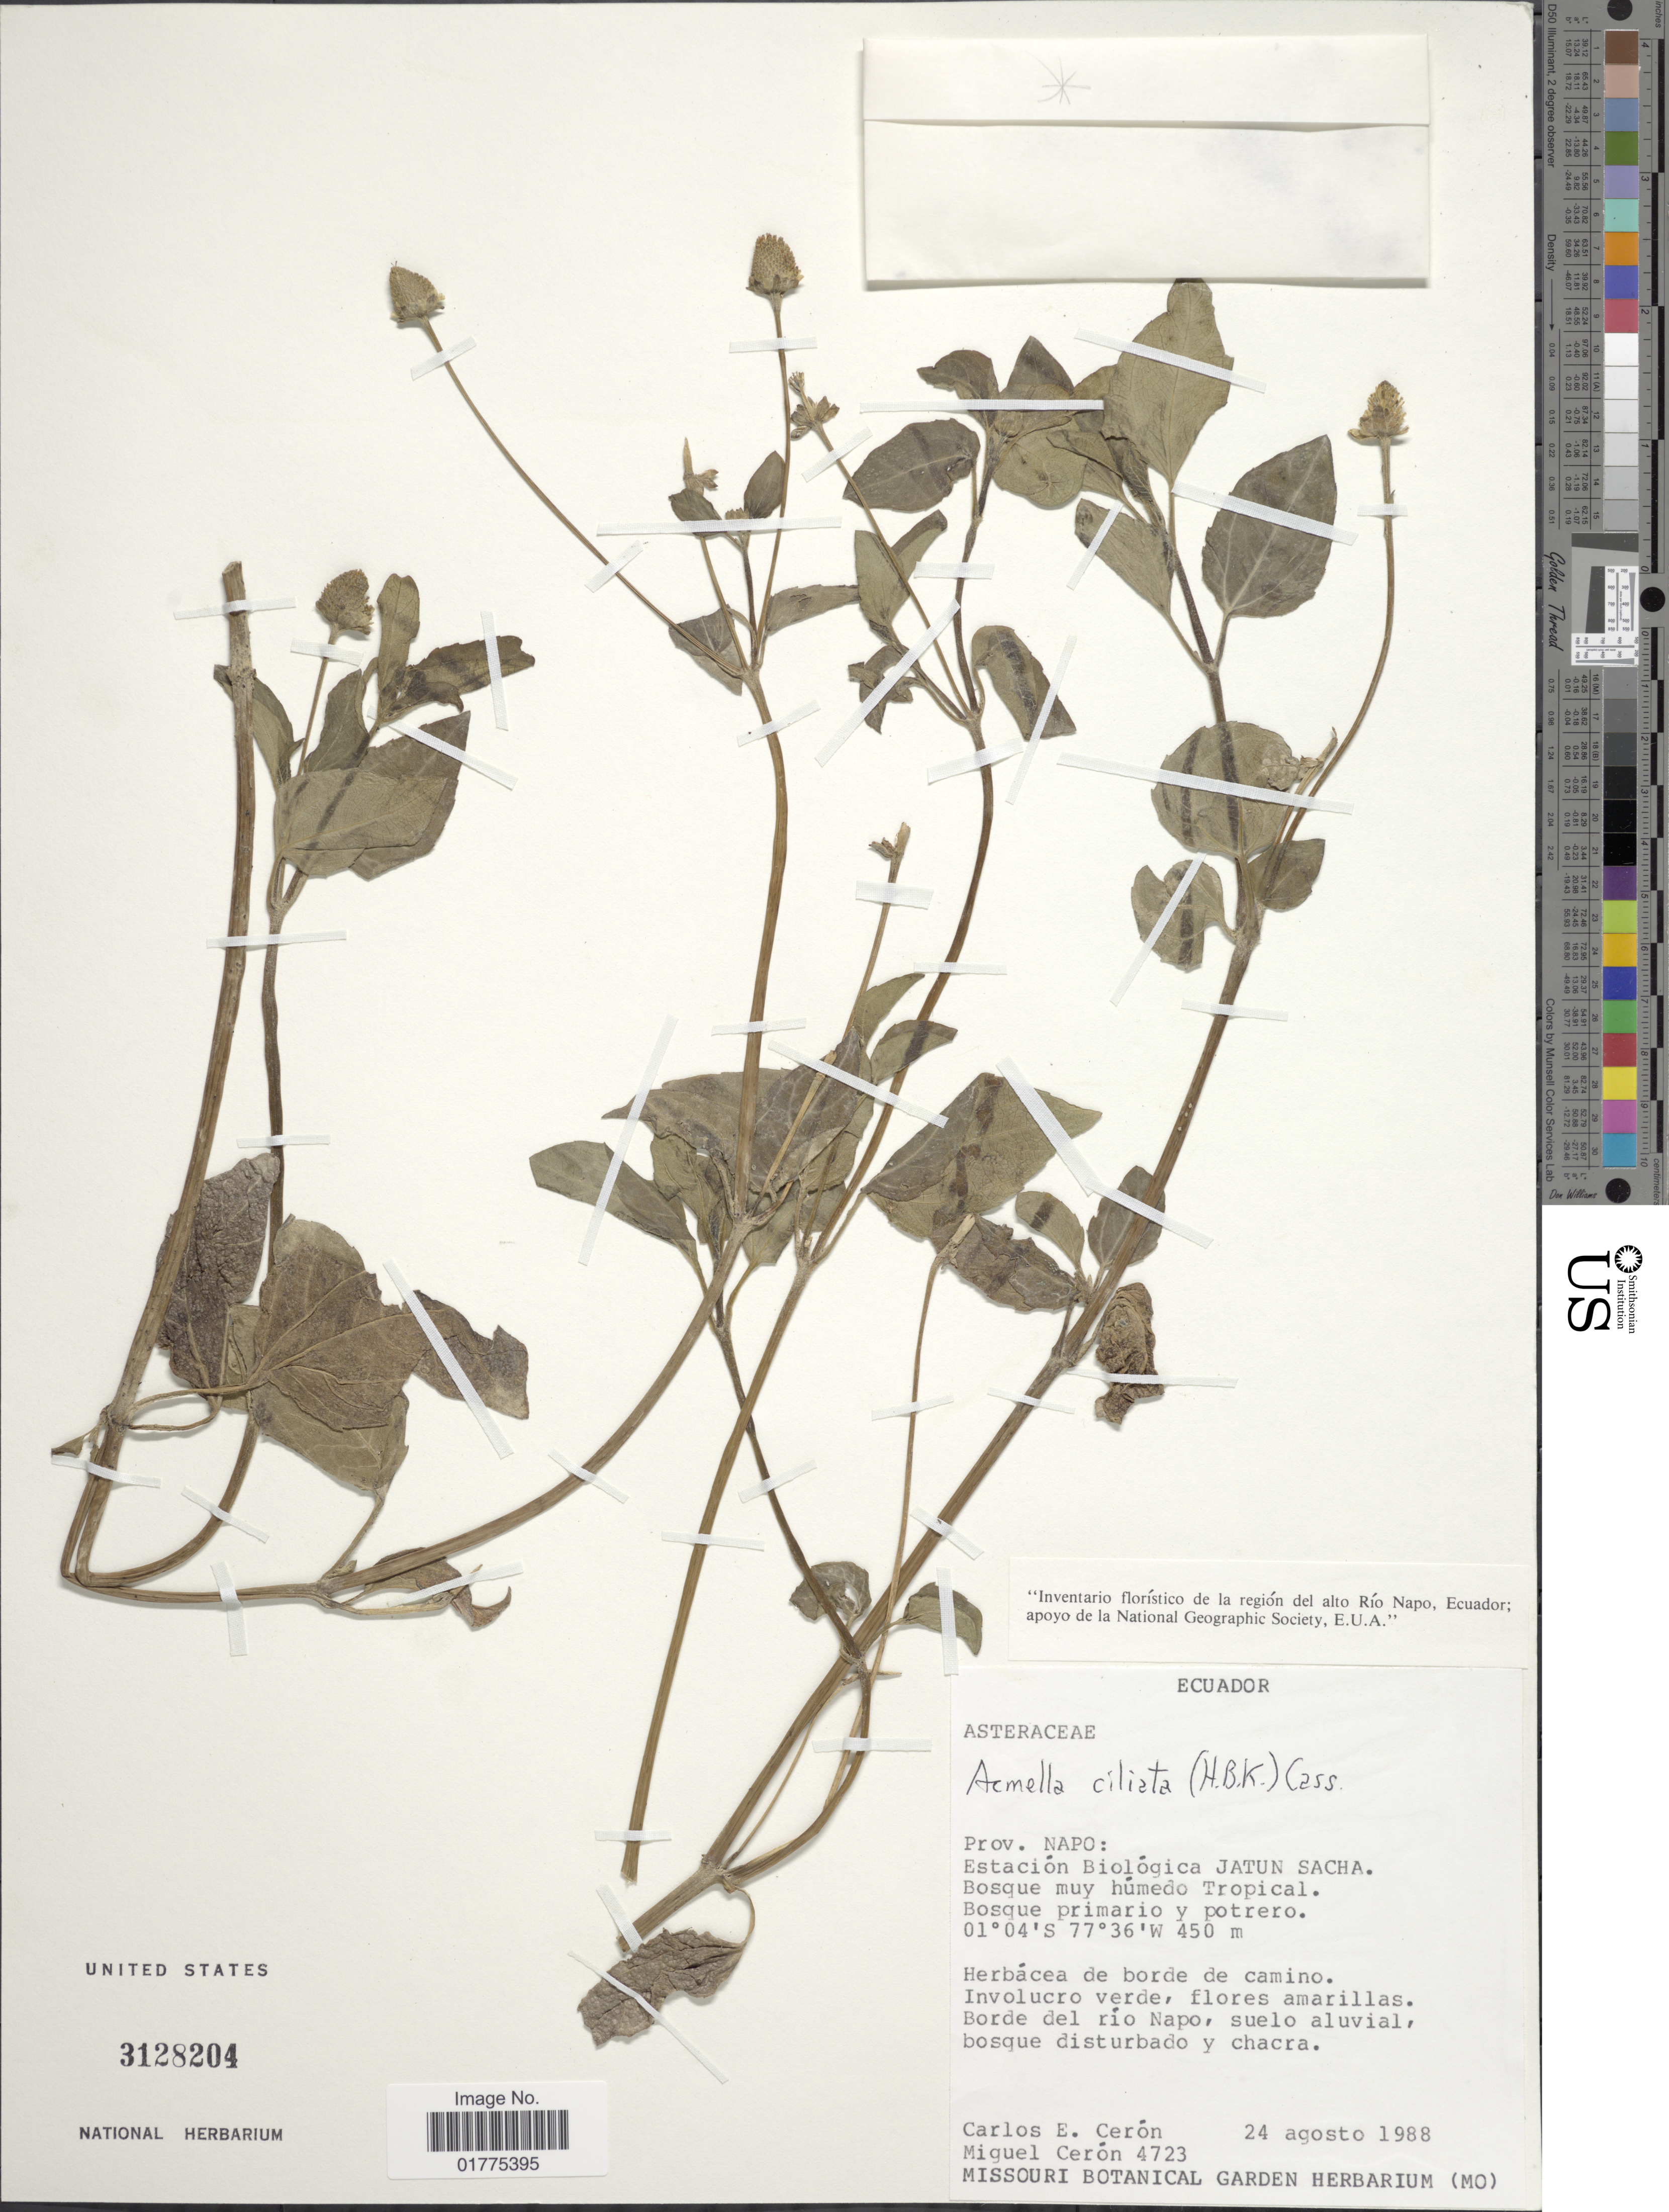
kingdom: Plantae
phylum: Tracheophyta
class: Magnoliopsida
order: Asterales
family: Asteraceae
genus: Acmella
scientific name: Acmella ciliata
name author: (Kunth) Cass.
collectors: C. E. Cerón M. & M. Ceron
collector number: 4723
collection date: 1988-08-24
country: Ecuador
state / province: Napo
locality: Prov. Napo: Estacion Biologica Jatun Sacha, Bosque muy humedo Tropical, Bosque primario y potrero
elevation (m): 450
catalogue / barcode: US 3128204